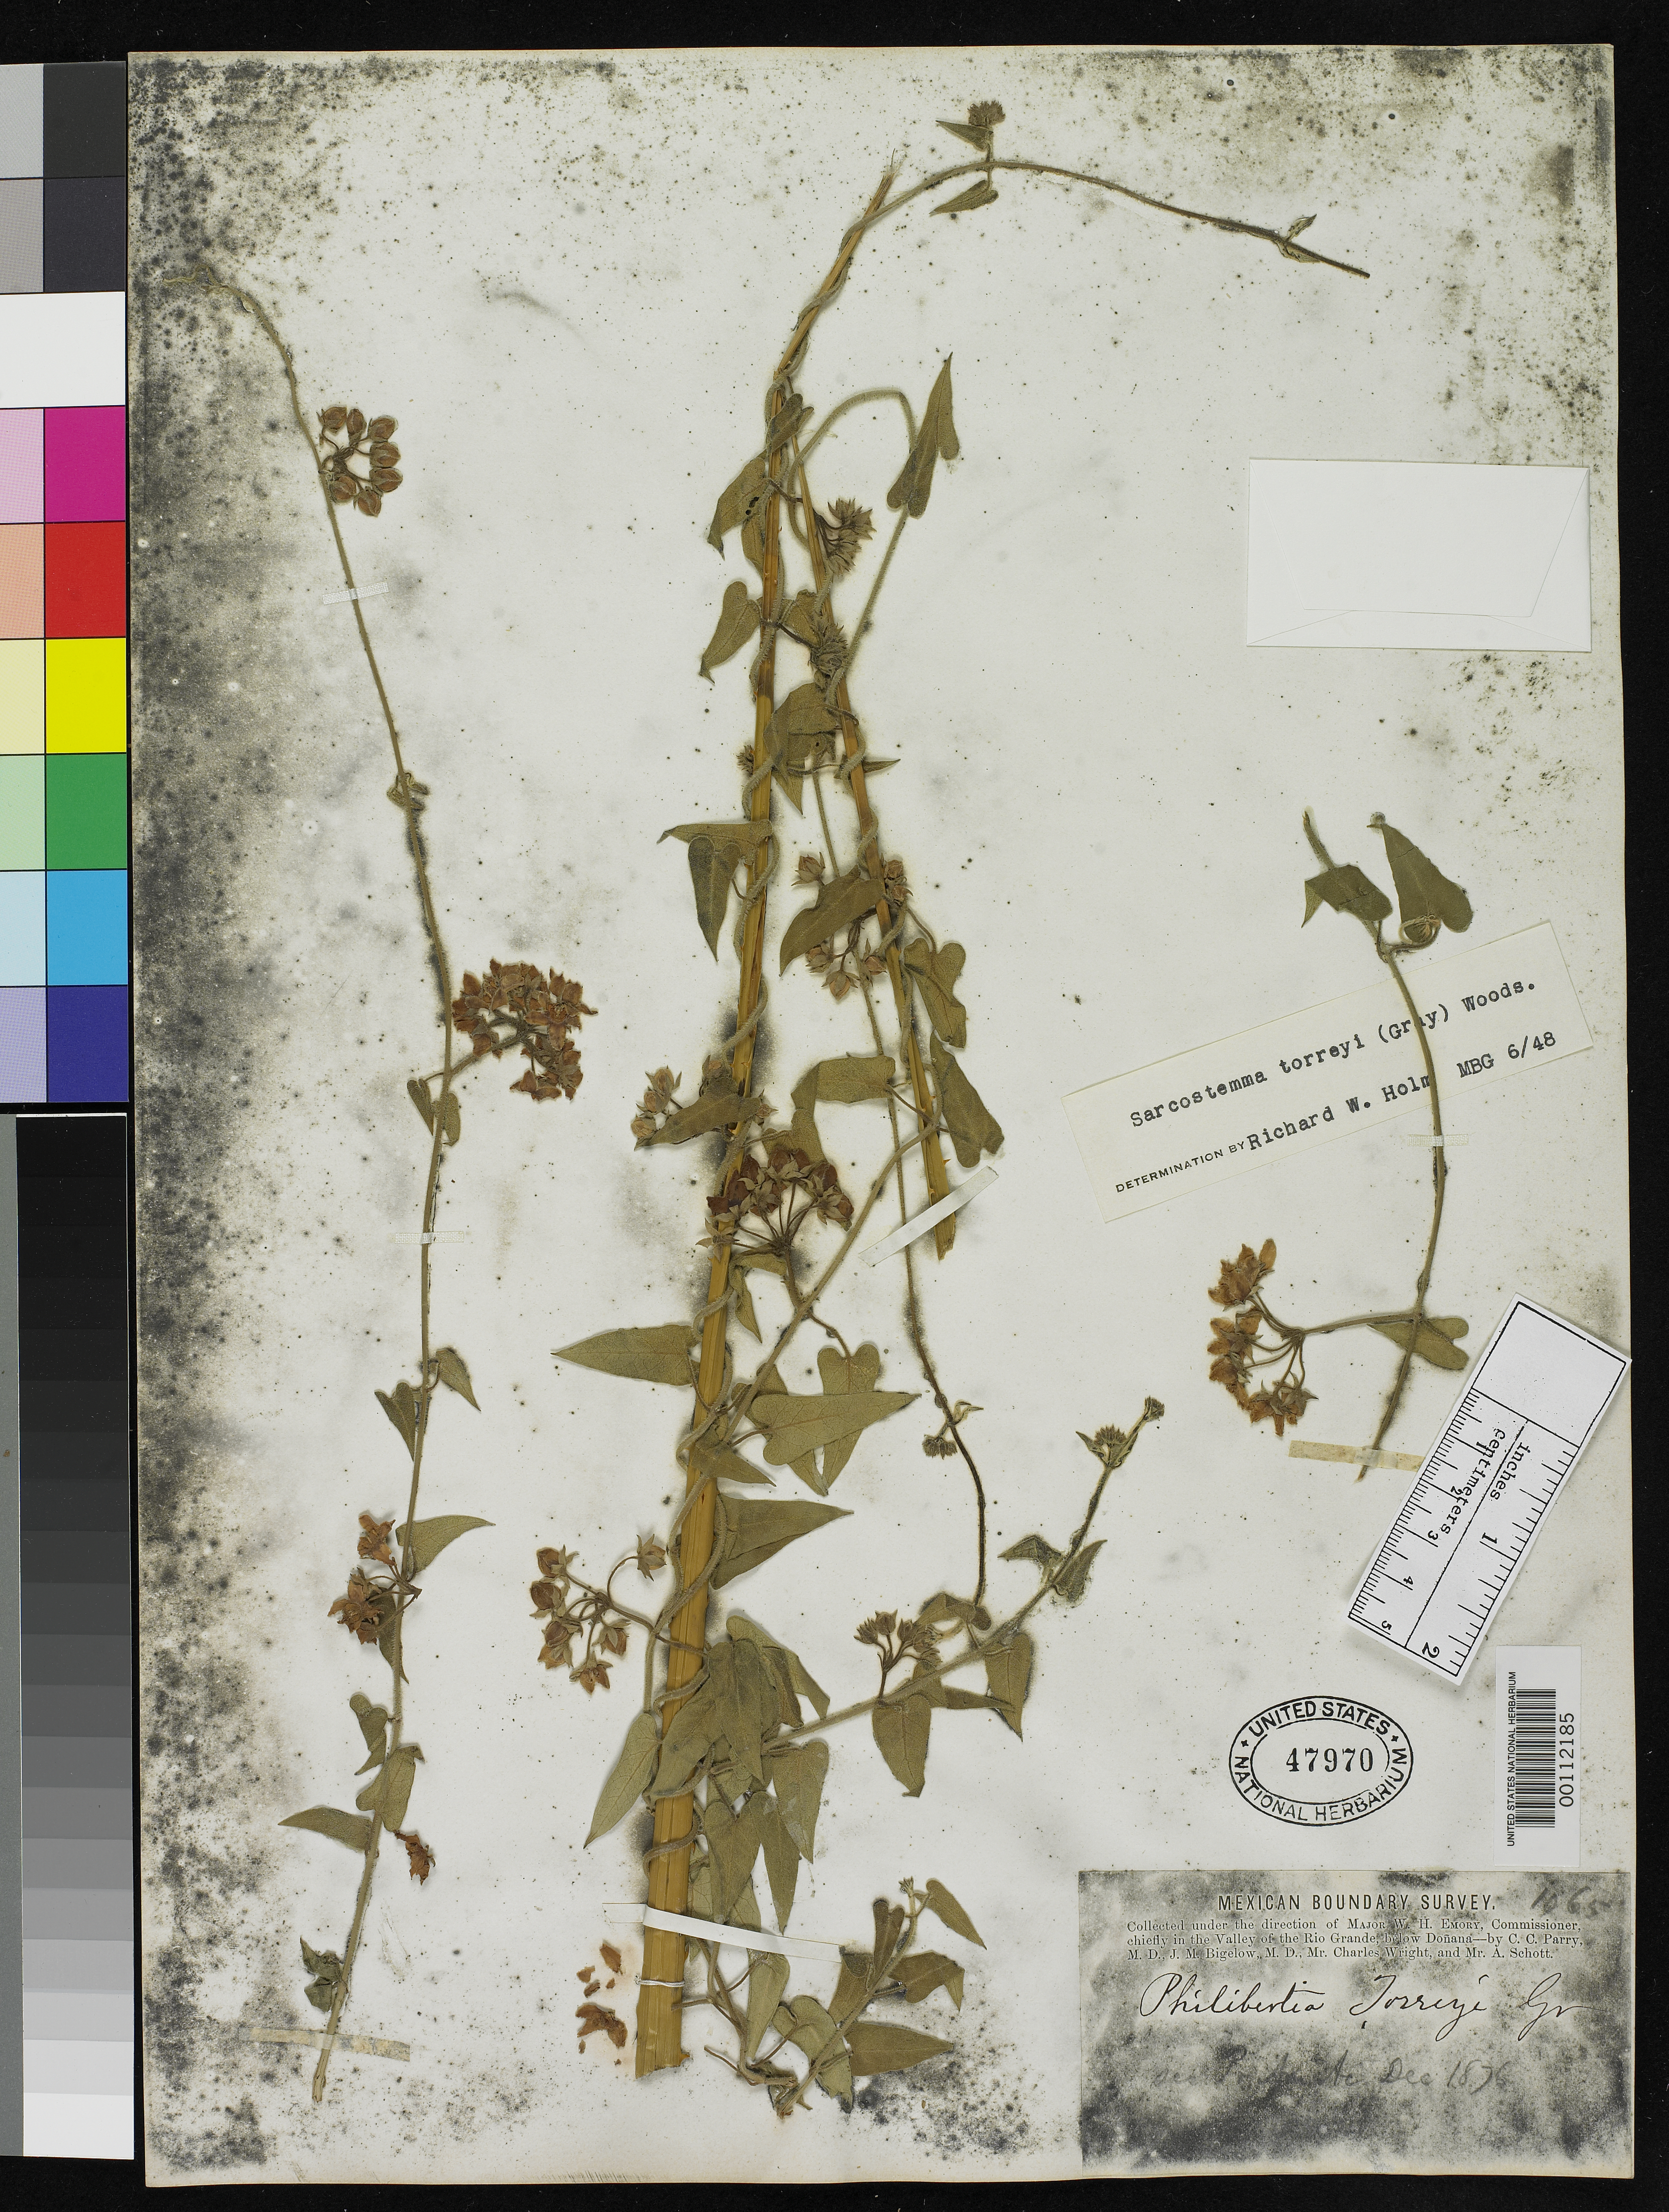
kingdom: Plantae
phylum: Tracheophyta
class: Magnoliopsida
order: Gentianales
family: Apocynaceae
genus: Philibertia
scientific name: Philibertia torreyi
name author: A. Gray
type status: Isotype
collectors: C. C. Parry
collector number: Mex. Bound. Surv. 1065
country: United States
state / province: Texas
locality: Valley of the Rio Grande, below Donana.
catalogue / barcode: US 47970